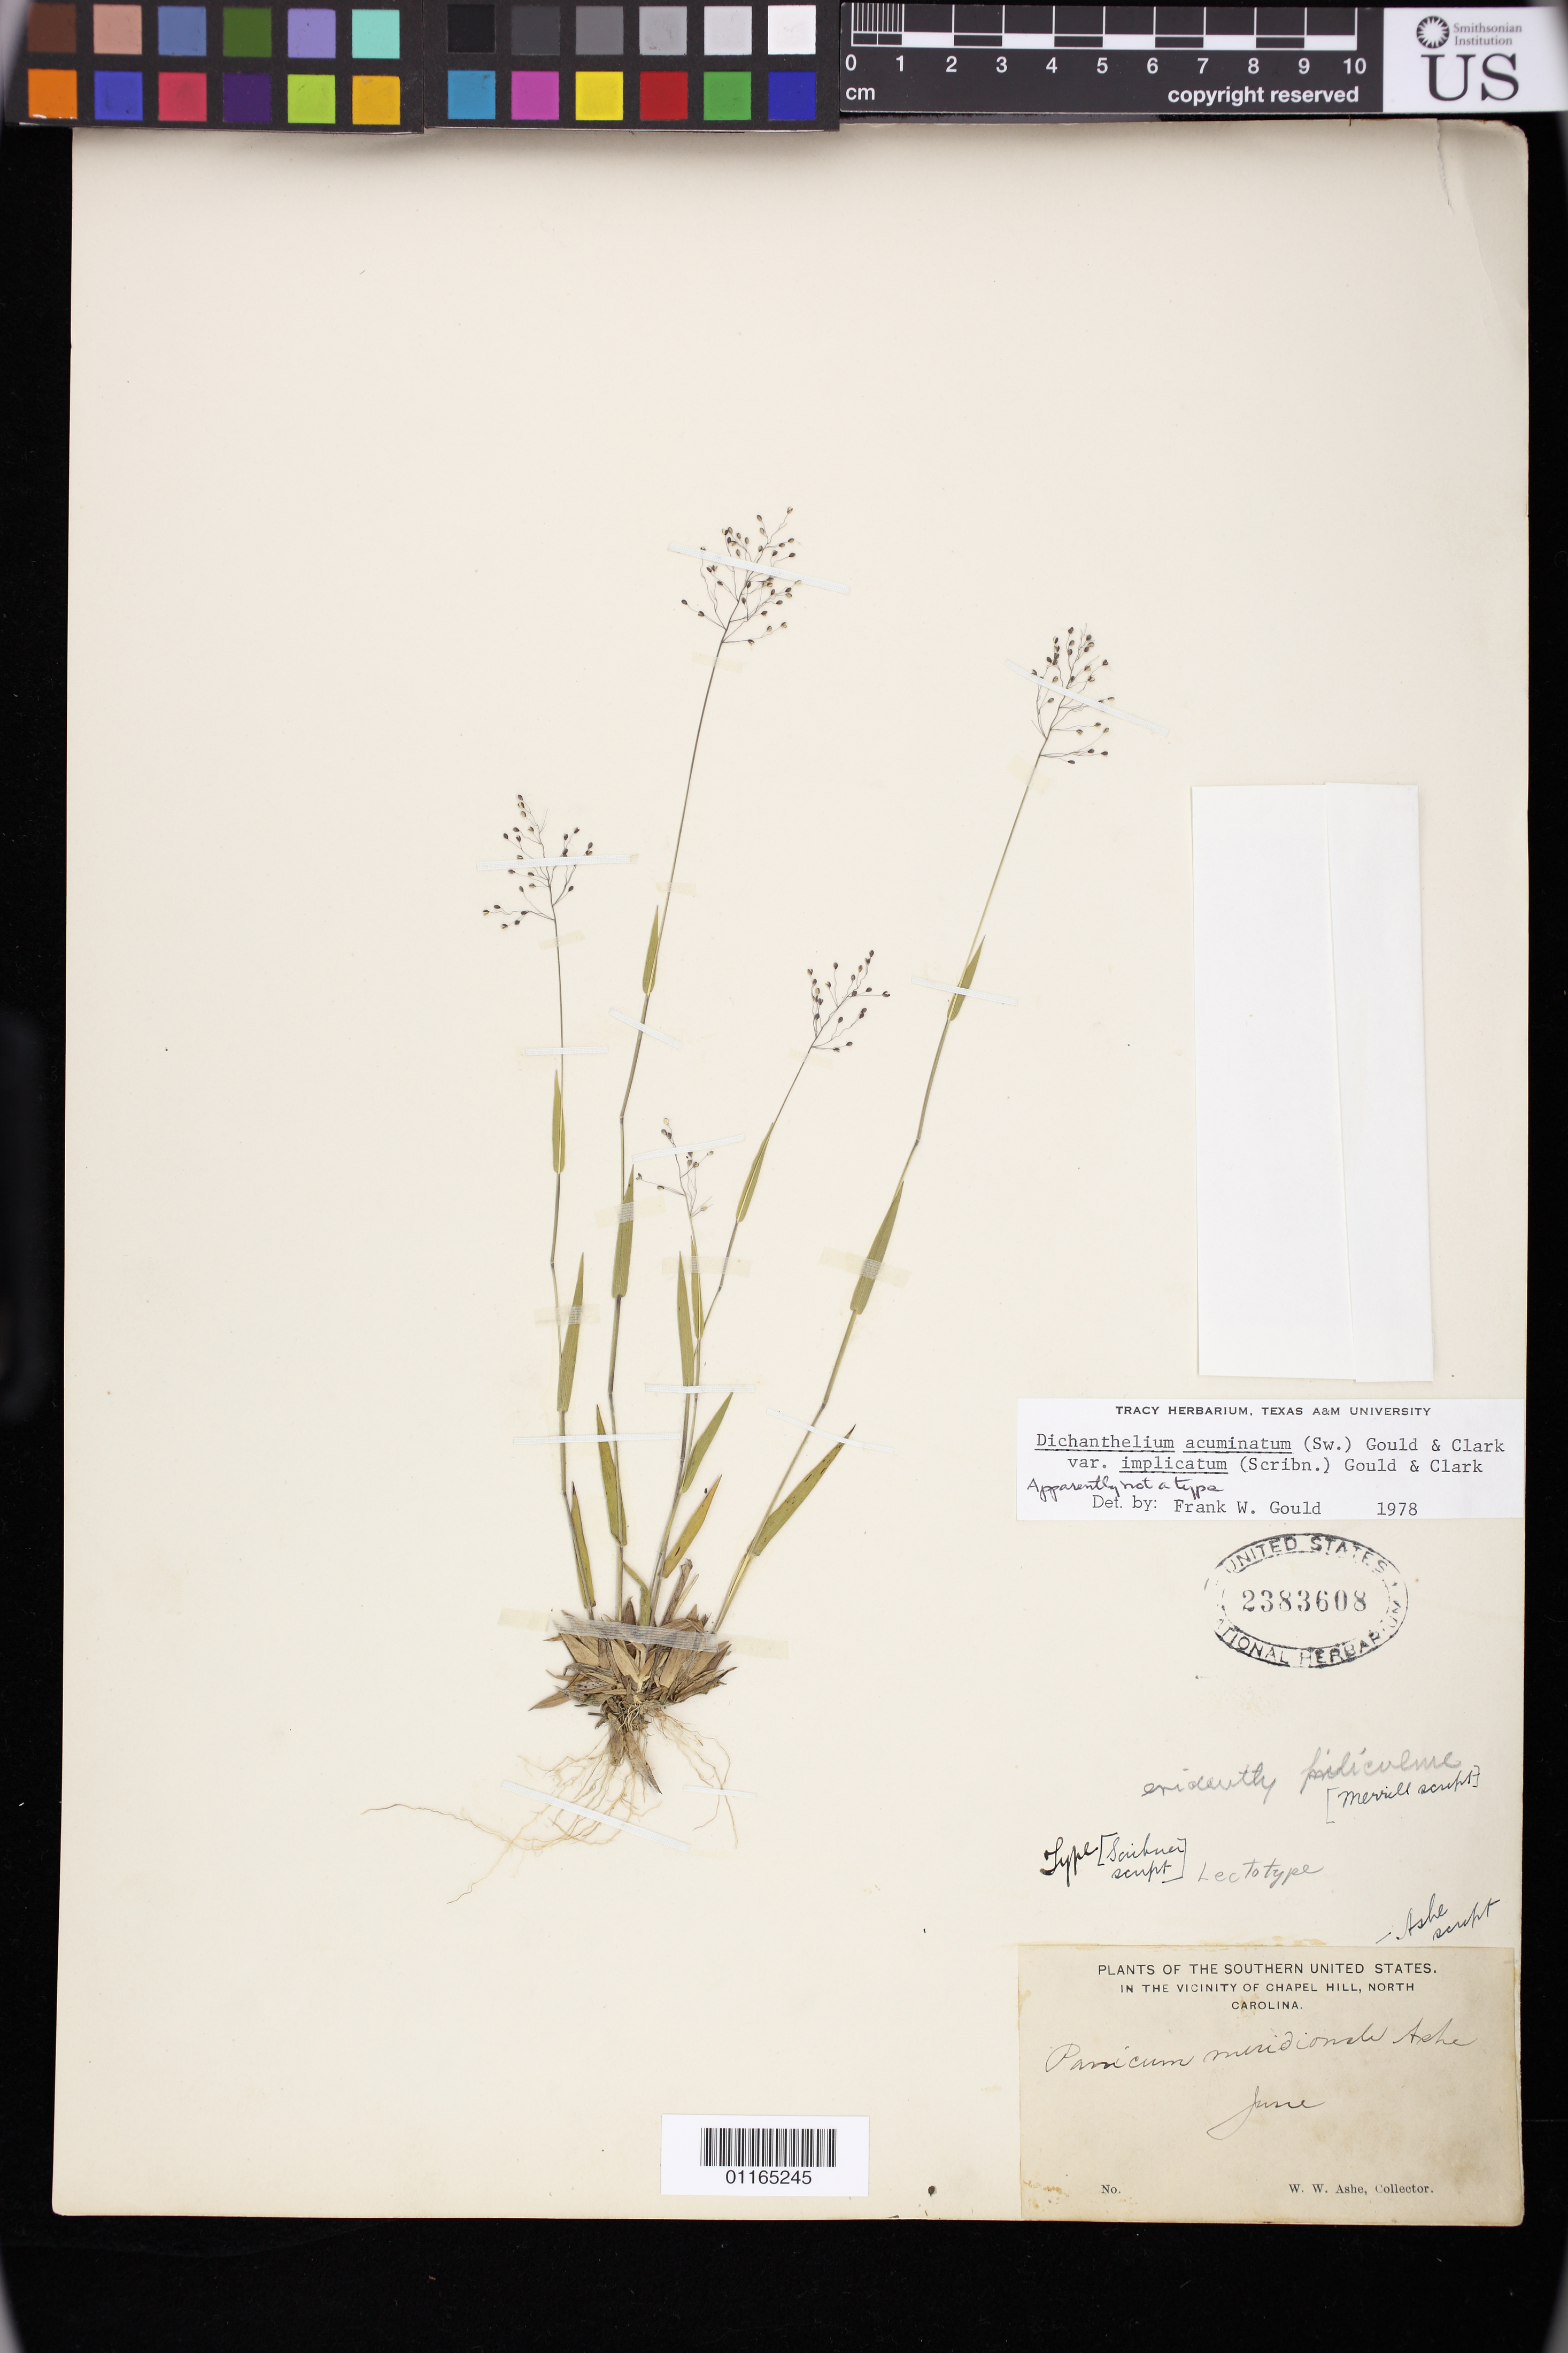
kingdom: Plantae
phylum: Tracheophyta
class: Liliopsida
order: Poales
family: Poaceae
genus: Panicum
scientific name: Panicum meridionale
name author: Ashe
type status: Syntype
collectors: W. W. Ashe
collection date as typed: June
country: United States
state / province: North Carolina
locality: Vicinity of Chapel Hill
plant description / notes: Protologue, "I have collected this species at two localities in North Carolina, Chapel Hill in June, 1892; and Jonas Ridge, Burke Co., June, 1893."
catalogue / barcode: US 2383608